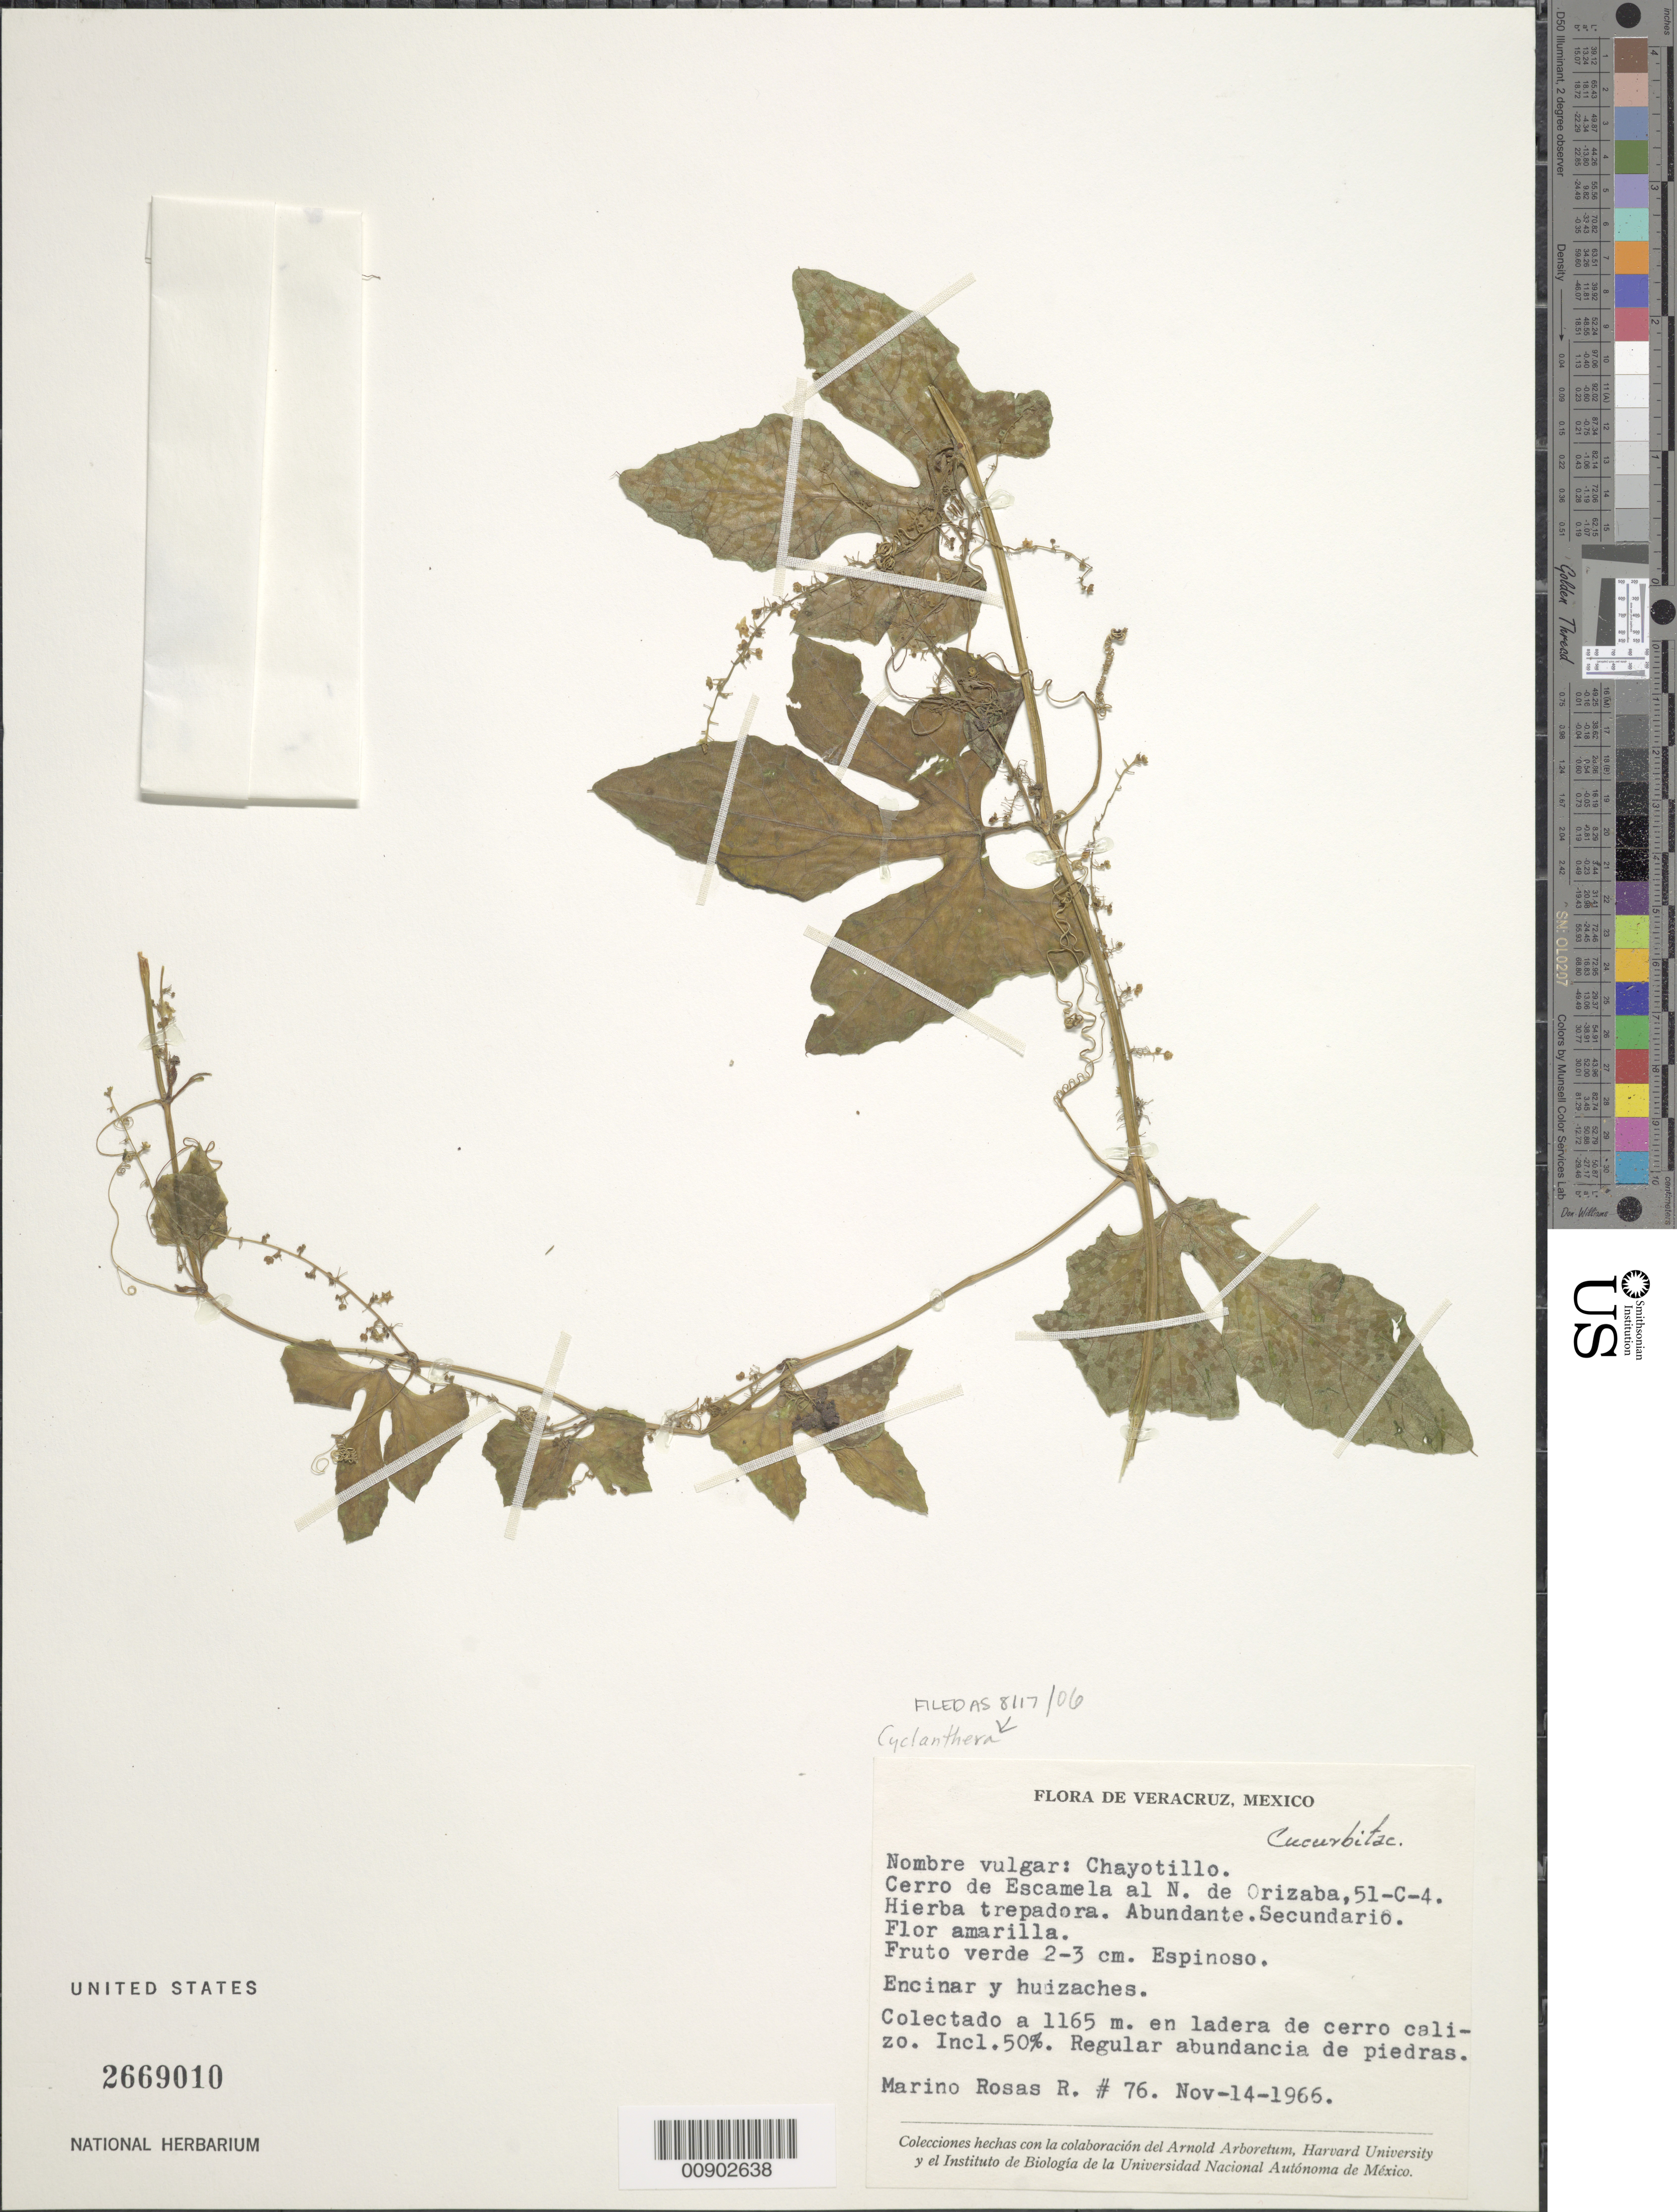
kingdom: Plantae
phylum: Tracheophyta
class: Magnoliopsida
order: Cucurbitales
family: Cucurbitaceae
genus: Cyclanthera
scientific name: Cyclanthera sp.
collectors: M. Rosas R.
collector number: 76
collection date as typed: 14 Nov 1966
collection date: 1966-11-14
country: Mexico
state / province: Veracruz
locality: Cerro de Escamela al N de Orizaba, 51-C-4. Veracruz.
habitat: En ladera de cerro calizo. Incl. 50%. Regular abundancia de piedras. Encinar y Huizaches.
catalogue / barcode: US 2669010